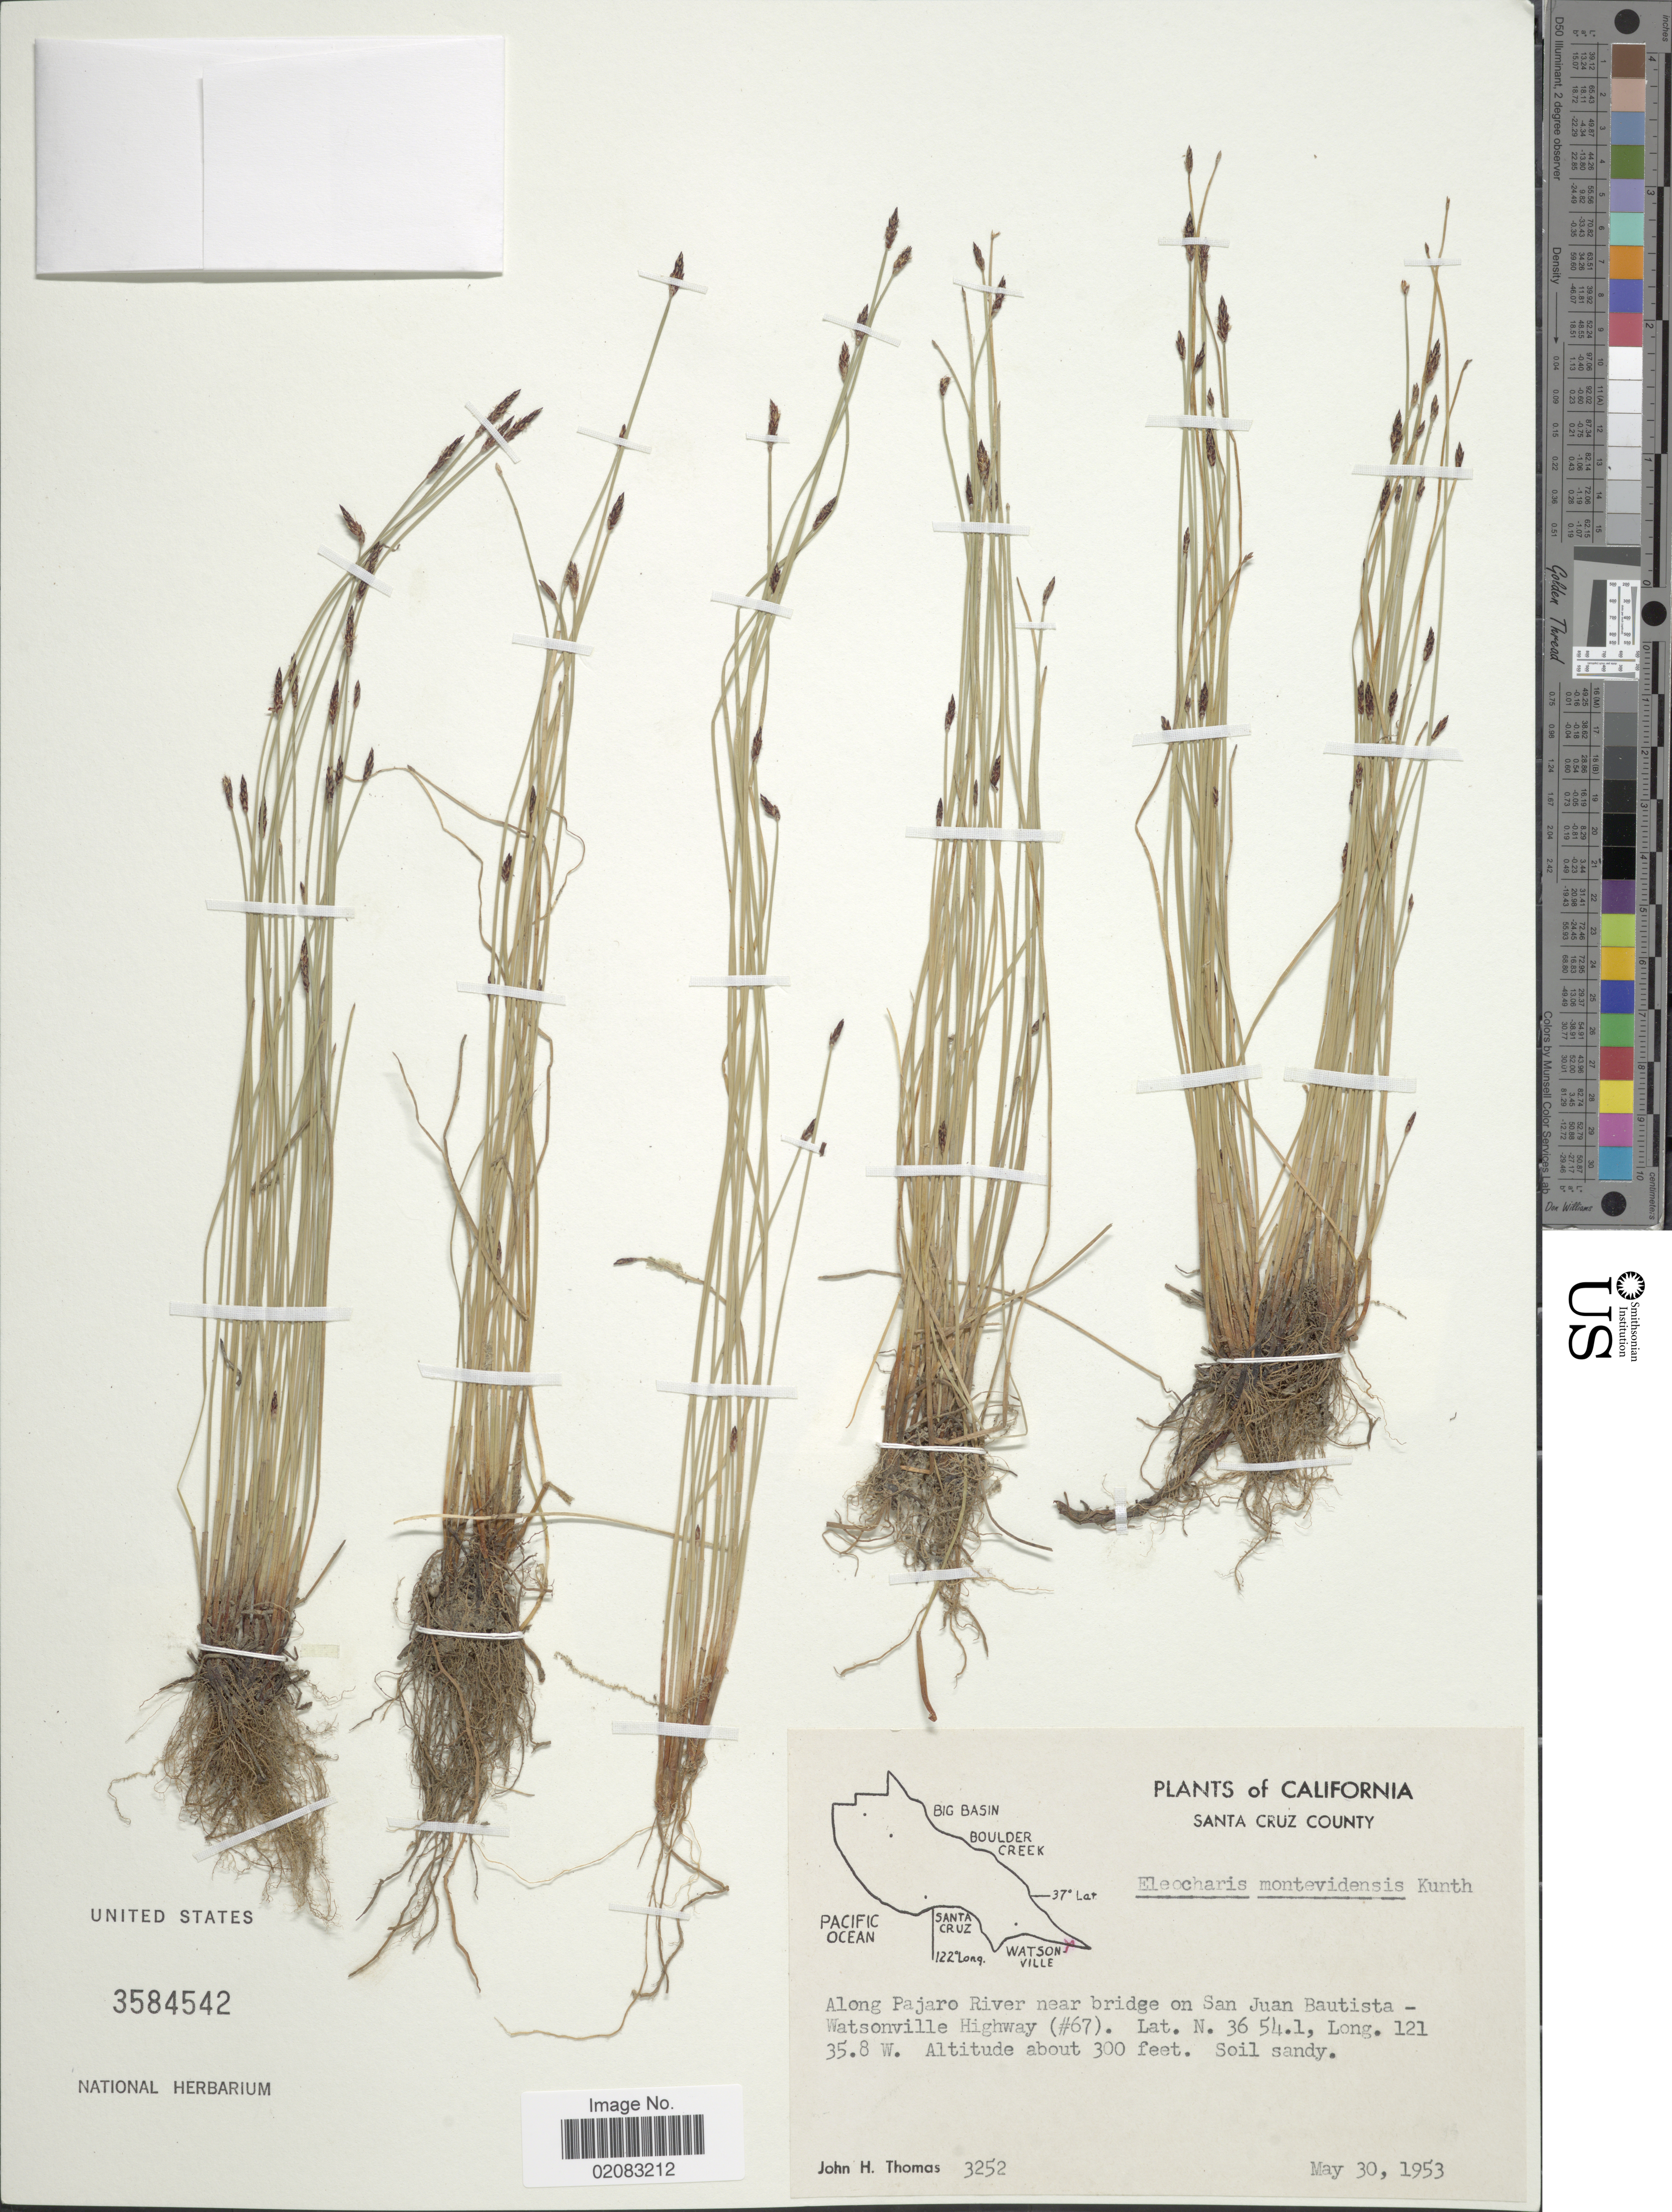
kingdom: Plantae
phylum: Tracheophyta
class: Liliopsida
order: Poales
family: Cyperaceae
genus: Eleocharis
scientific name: Eleocharis montevidensis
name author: Kunth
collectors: J. H. Thomas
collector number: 3252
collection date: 1953-05-30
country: United States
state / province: California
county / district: Santa Cruz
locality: Santa Cruz County, along Pajaro River near bridge on San Juan Bautista-Watsonville Highway (#67)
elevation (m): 91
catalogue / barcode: US 3584542